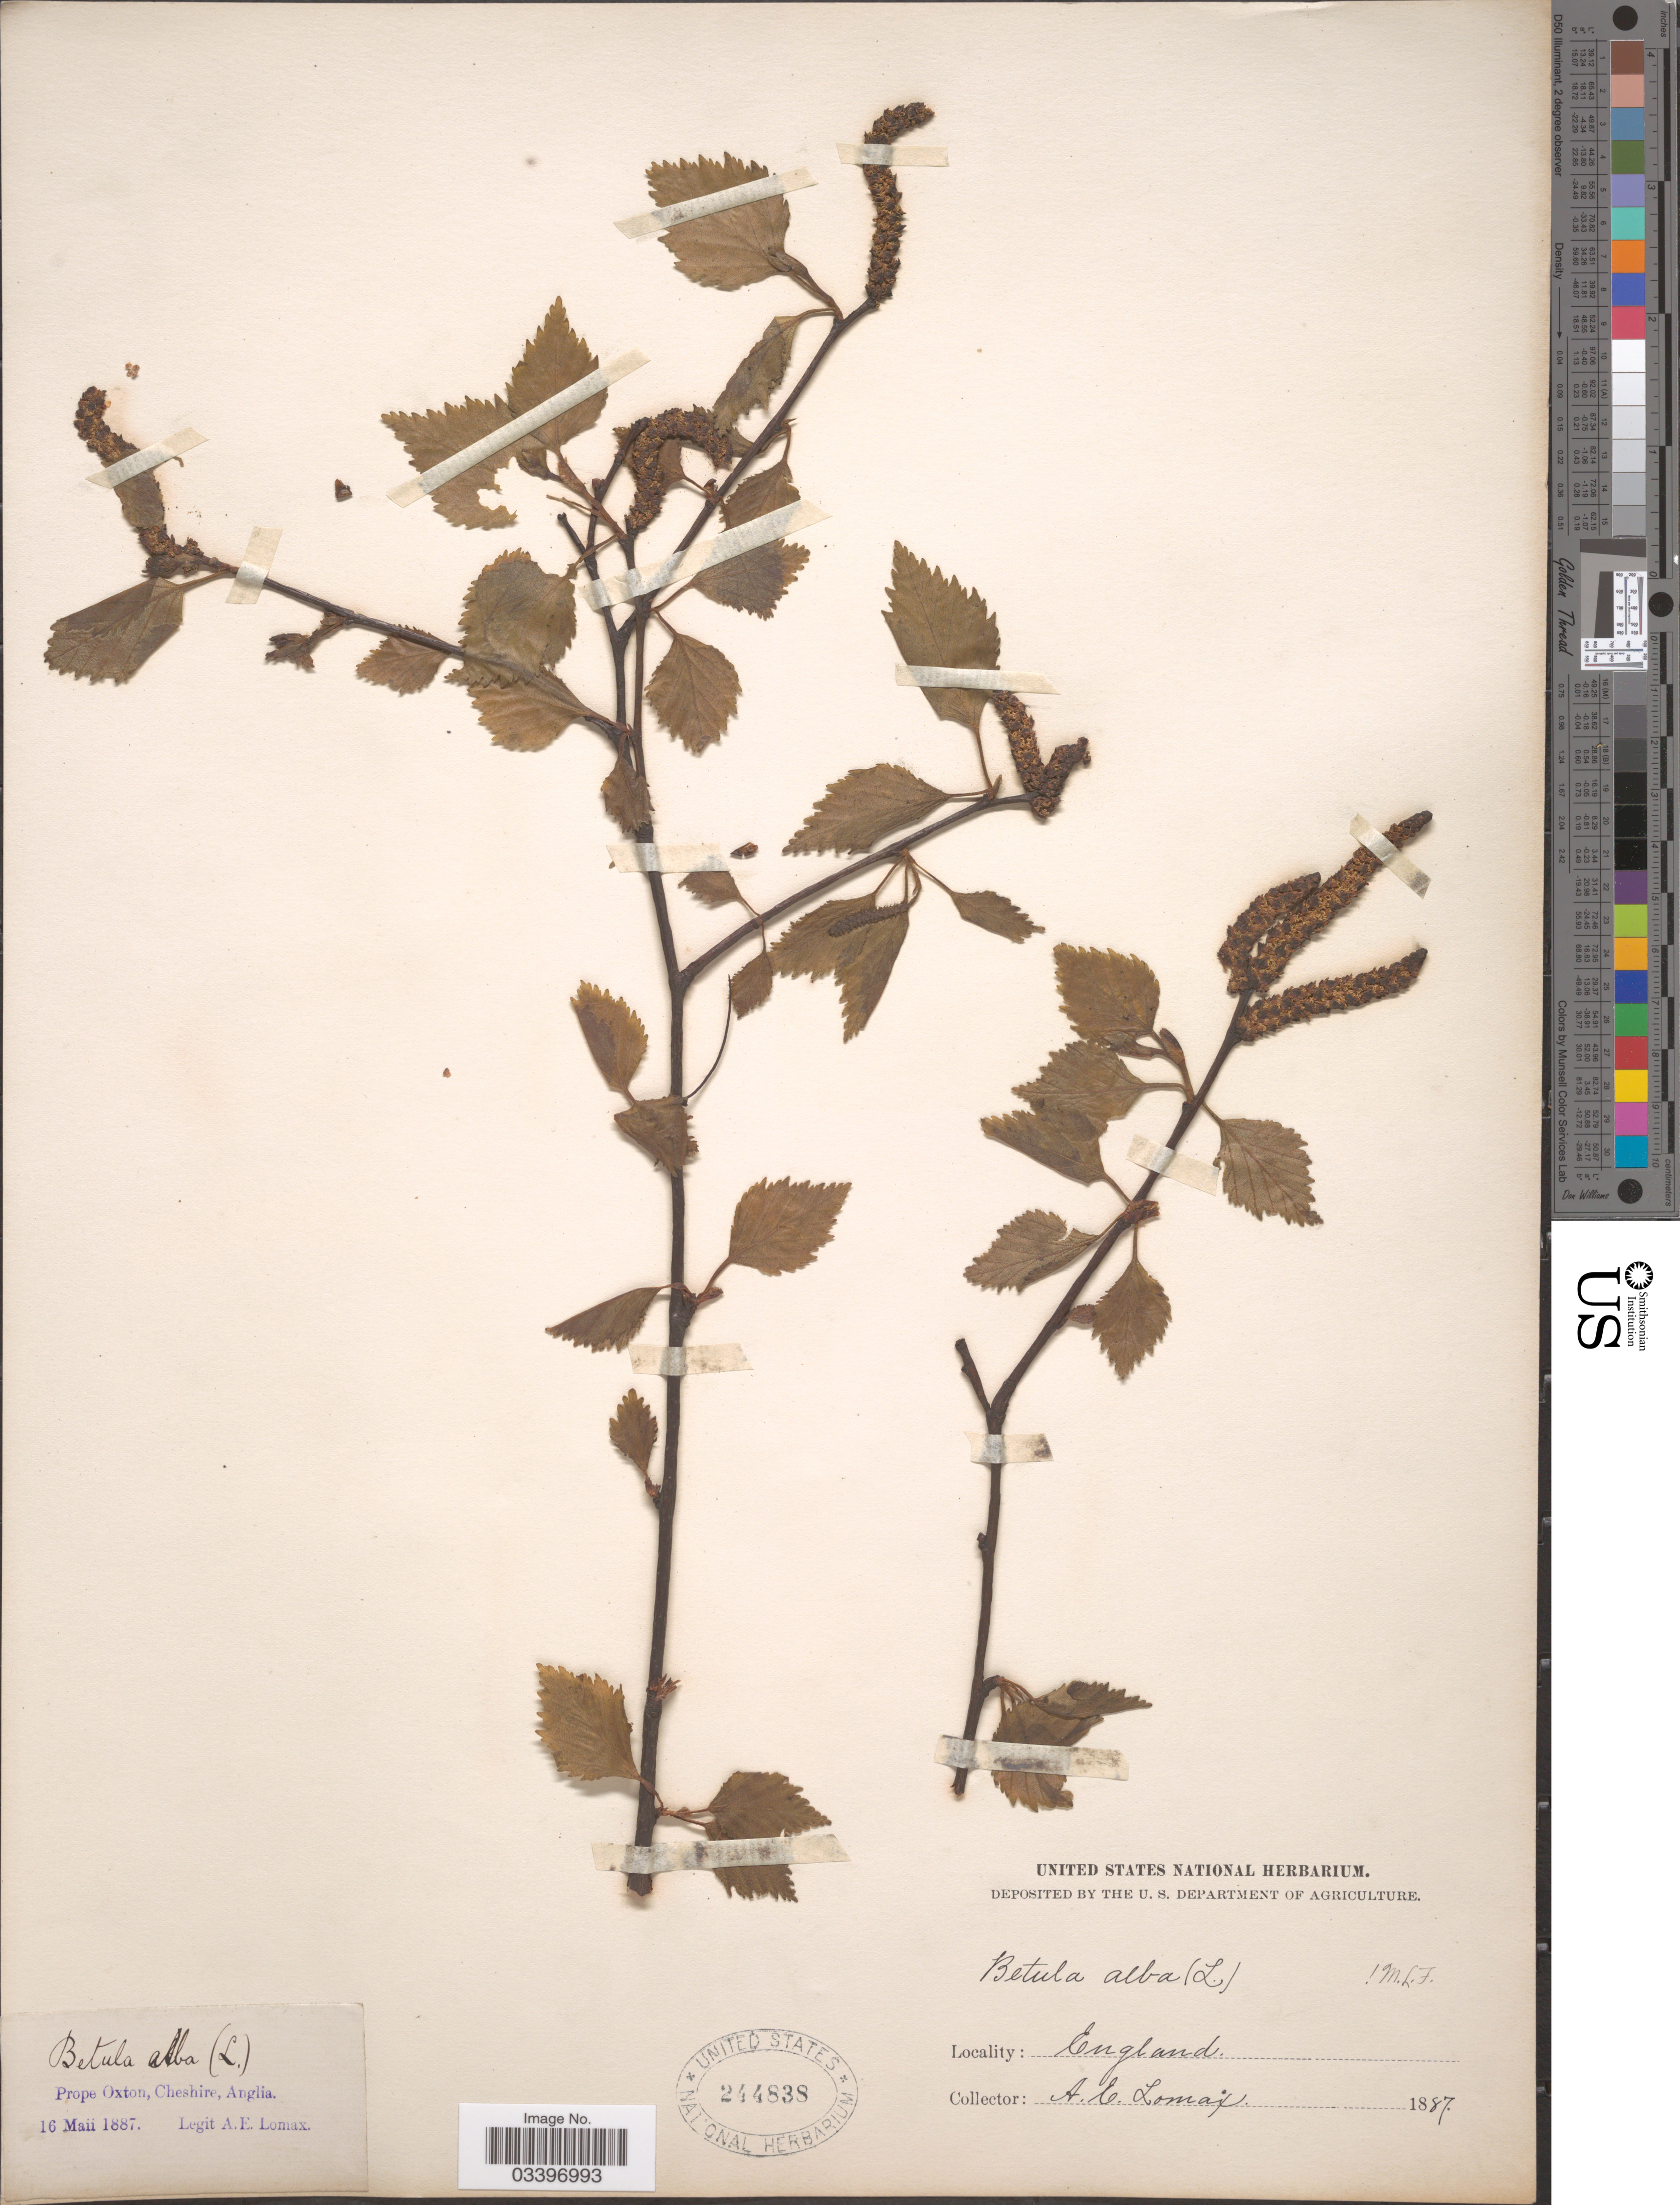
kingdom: Plantae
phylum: Tracheophyta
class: Magnoliopsida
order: Fagales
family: Betulaceae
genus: Betula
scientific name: Betula alba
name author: L.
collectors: A. Lomax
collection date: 1887-05-16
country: United Kingdom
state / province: England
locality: Prope Oxton, Cheshire, Anglia.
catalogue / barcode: US 244838